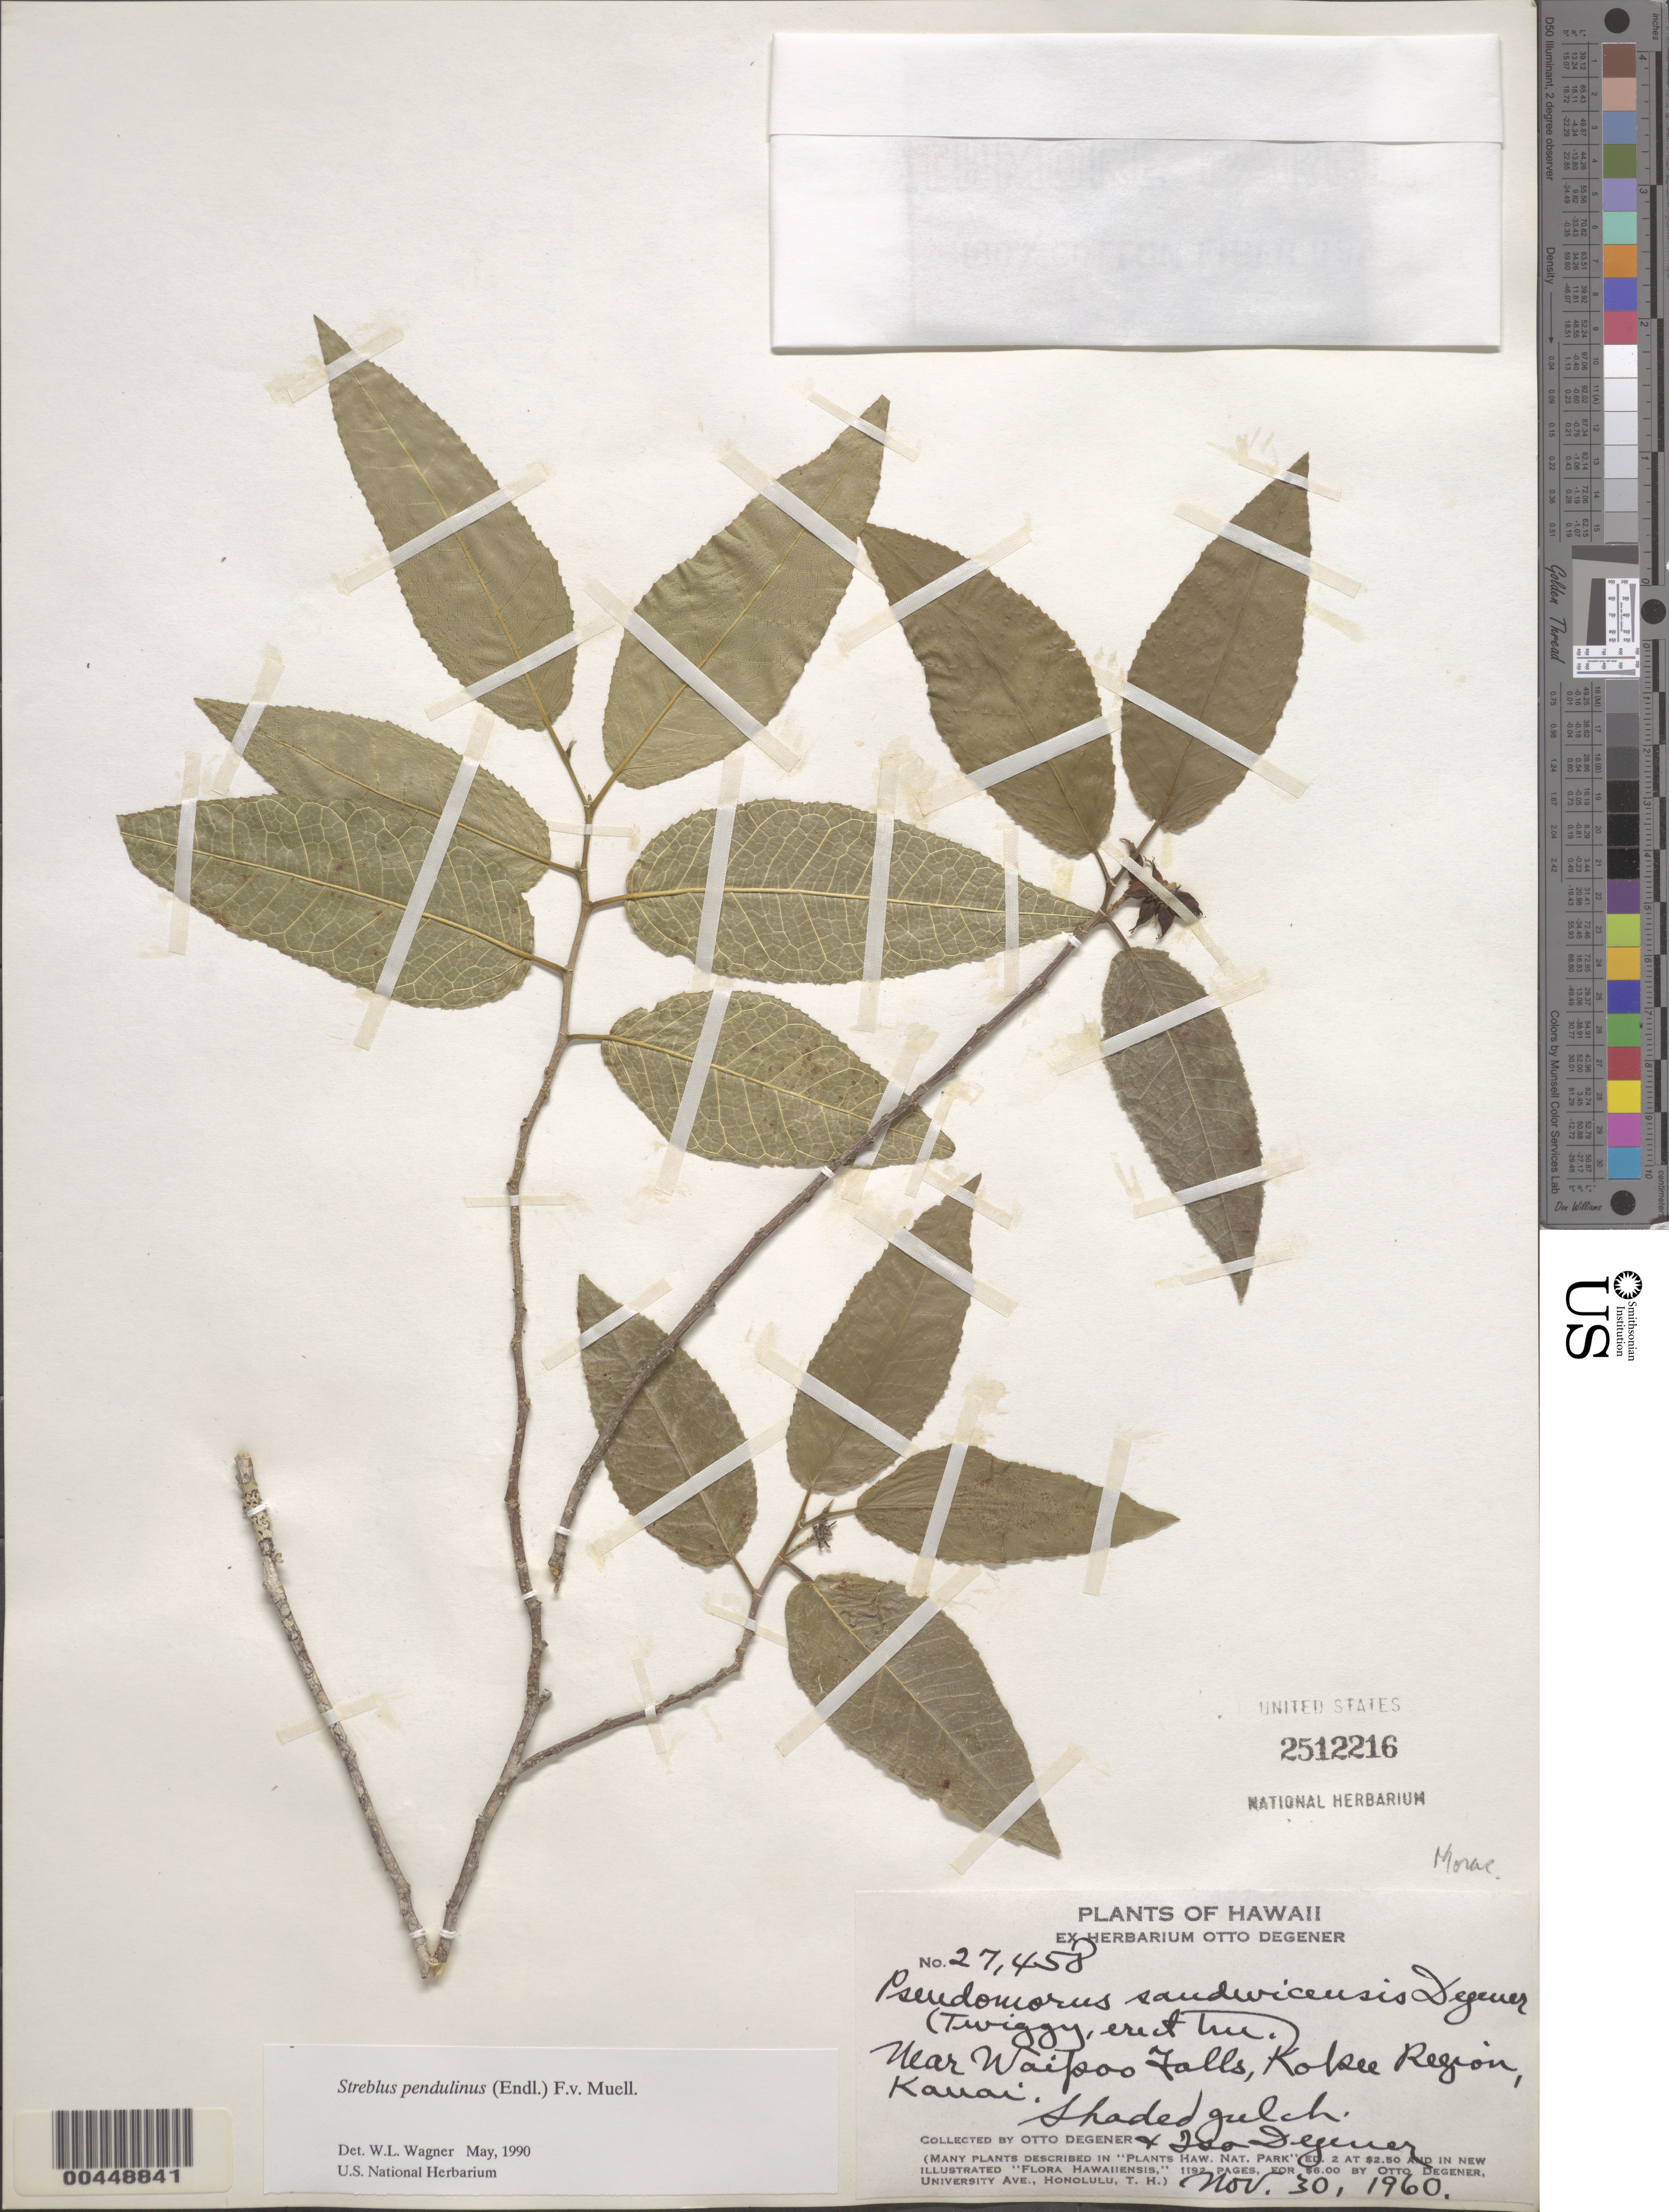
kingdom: Plantae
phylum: Tracheophyta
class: Magnoliopsida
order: Rosales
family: Moraceae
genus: Paratrophis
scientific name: Paratrophis pendulina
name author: (Endl.) E. M. Gardner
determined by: Wagner, W. L., (BOT), Smithsonian Institution - National Museum of Natural History (UNITED STATES)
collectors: O. Degener & I. Degener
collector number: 27458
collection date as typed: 30 Nov 1960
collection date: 1960-11-30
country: United States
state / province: Hawaii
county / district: Kauai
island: Kaua'i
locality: Near Waipoo Falls, Kokee Region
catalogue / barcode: US 2512216